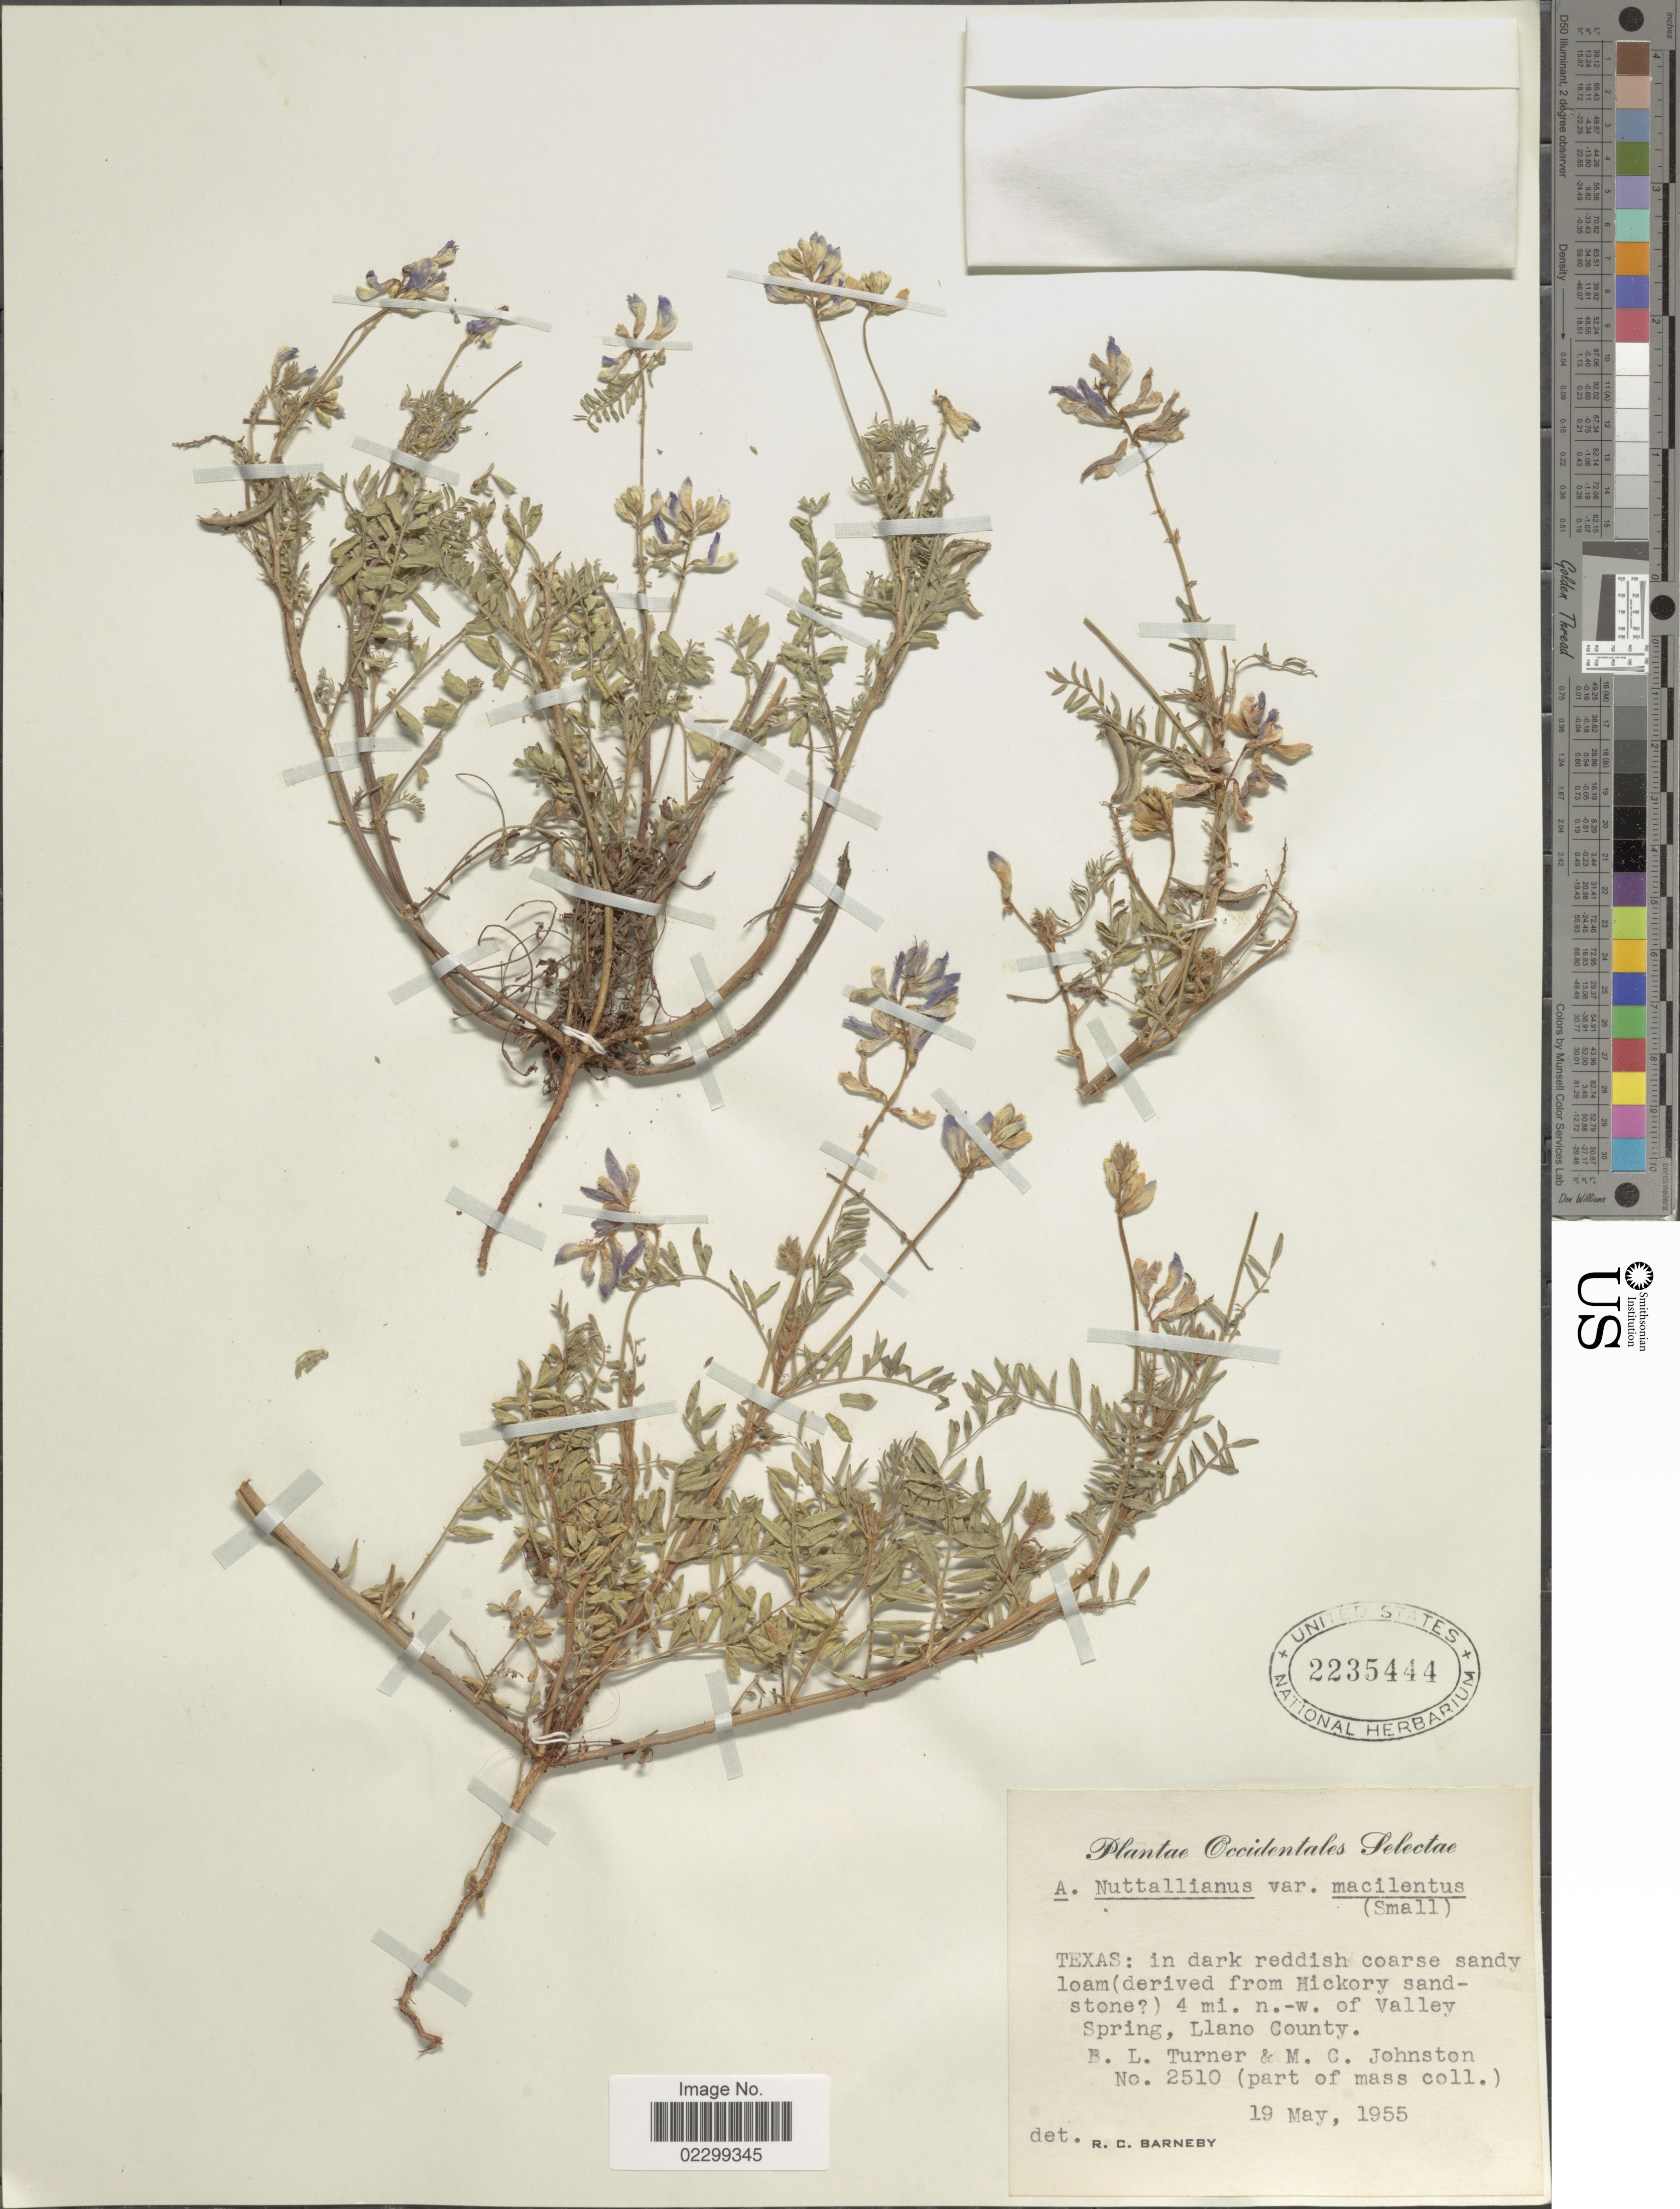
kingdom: Plantae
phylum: Tracheophyta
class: Magnoliopsida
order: Fabales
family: Fabaceae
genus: Astragalus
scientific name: Astragalus austrinus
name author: (Small) O.E. Schulz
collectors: B. L. Turner & M. Johnston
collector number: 2510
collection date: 1955-05-19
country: United States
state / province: Texas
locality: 4 mi. n.-w. of Valley Spring, Llano County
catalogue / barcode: US 2235444